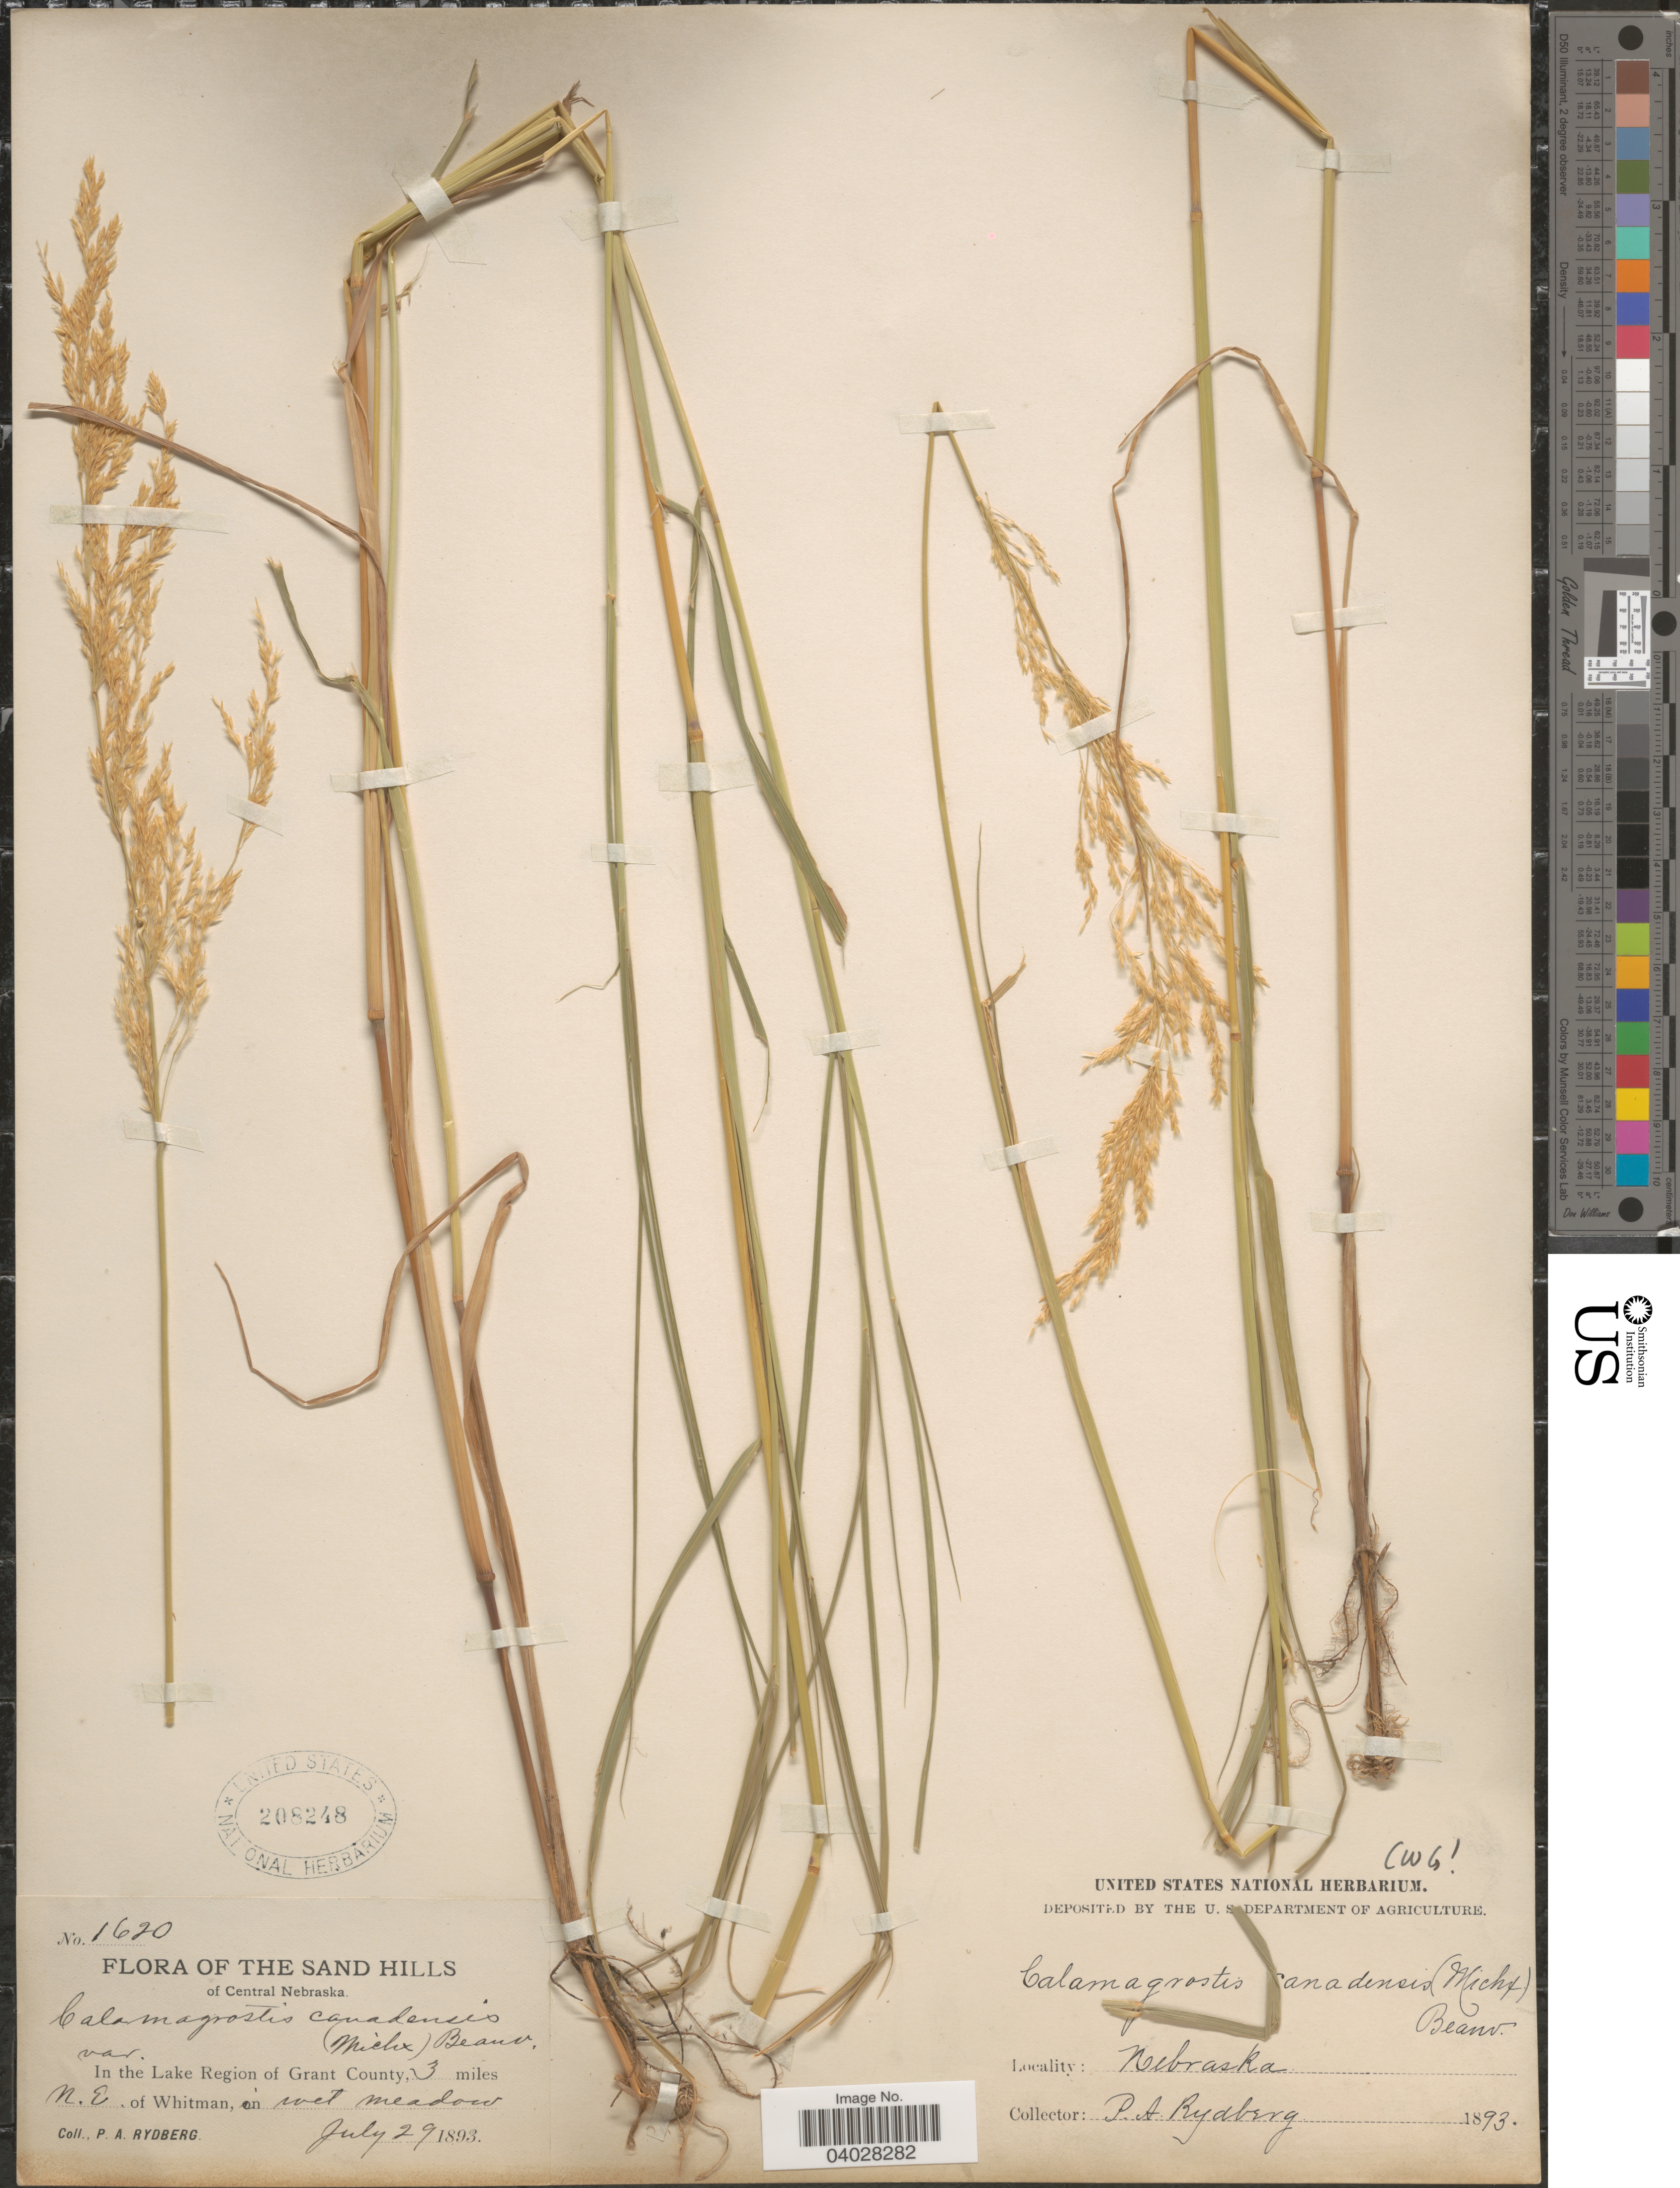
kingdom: Plantae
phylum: Tracheophyta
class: Liliopsida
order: Poales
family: Poaceae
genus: Calamagrostis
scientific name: Calamagrostis canadensis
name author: (Michx.) P. Beauv.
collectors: P. A. Rydberg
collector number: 1620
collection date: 1893-07-29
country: United States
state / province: Nebraska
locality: The Sand Hills of Central Nebraska. In the Lake Region of Grant County, 3 miles N. E. of Whitman.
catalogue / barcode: US 208248